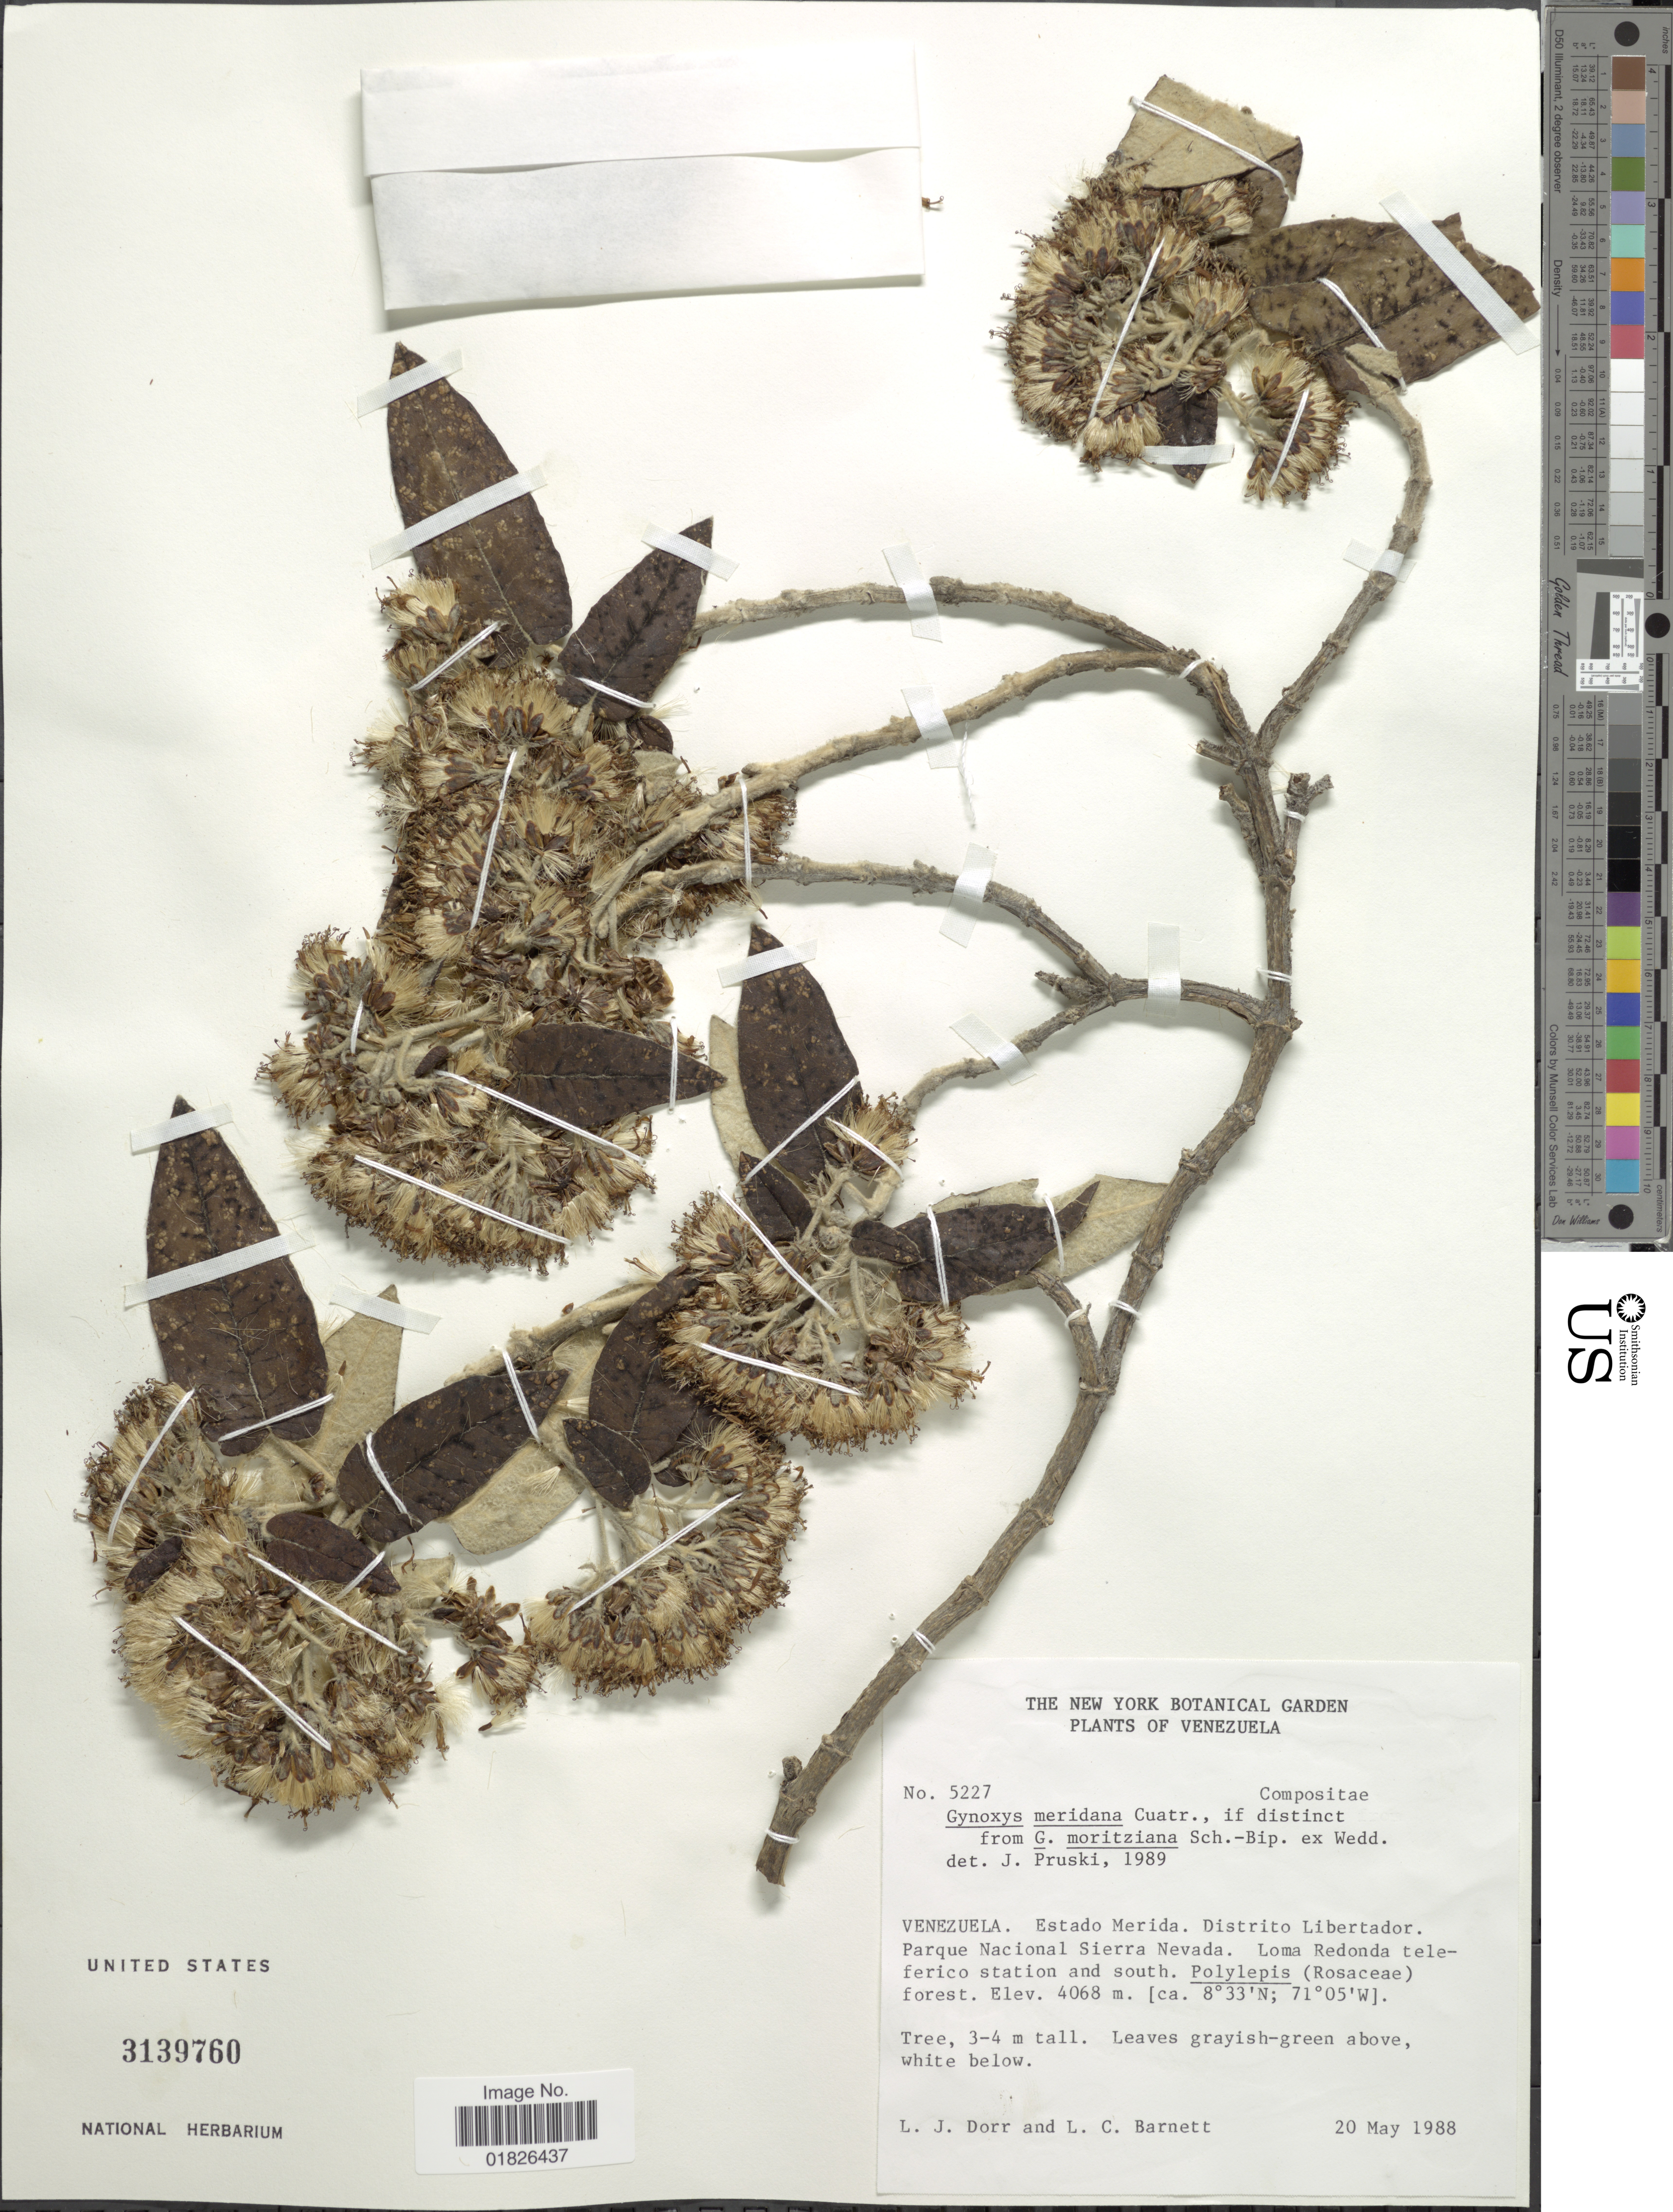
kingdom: Plantae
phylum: Tracheophyta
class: Magnoliopsida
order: Asterales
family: Asteraceae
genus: Gynoxys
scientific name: Gynoxys meridana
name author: Cuatrec.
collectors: L. J. Dorr & L. C. Barnett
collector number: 5227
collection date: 1988-05-20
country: Venezuela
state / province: Mérida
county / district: Libertador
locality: Parque Nacional Sierra Nevada, Loma Redonda teleferico station and S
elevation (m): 4068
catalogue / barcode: US 3139760